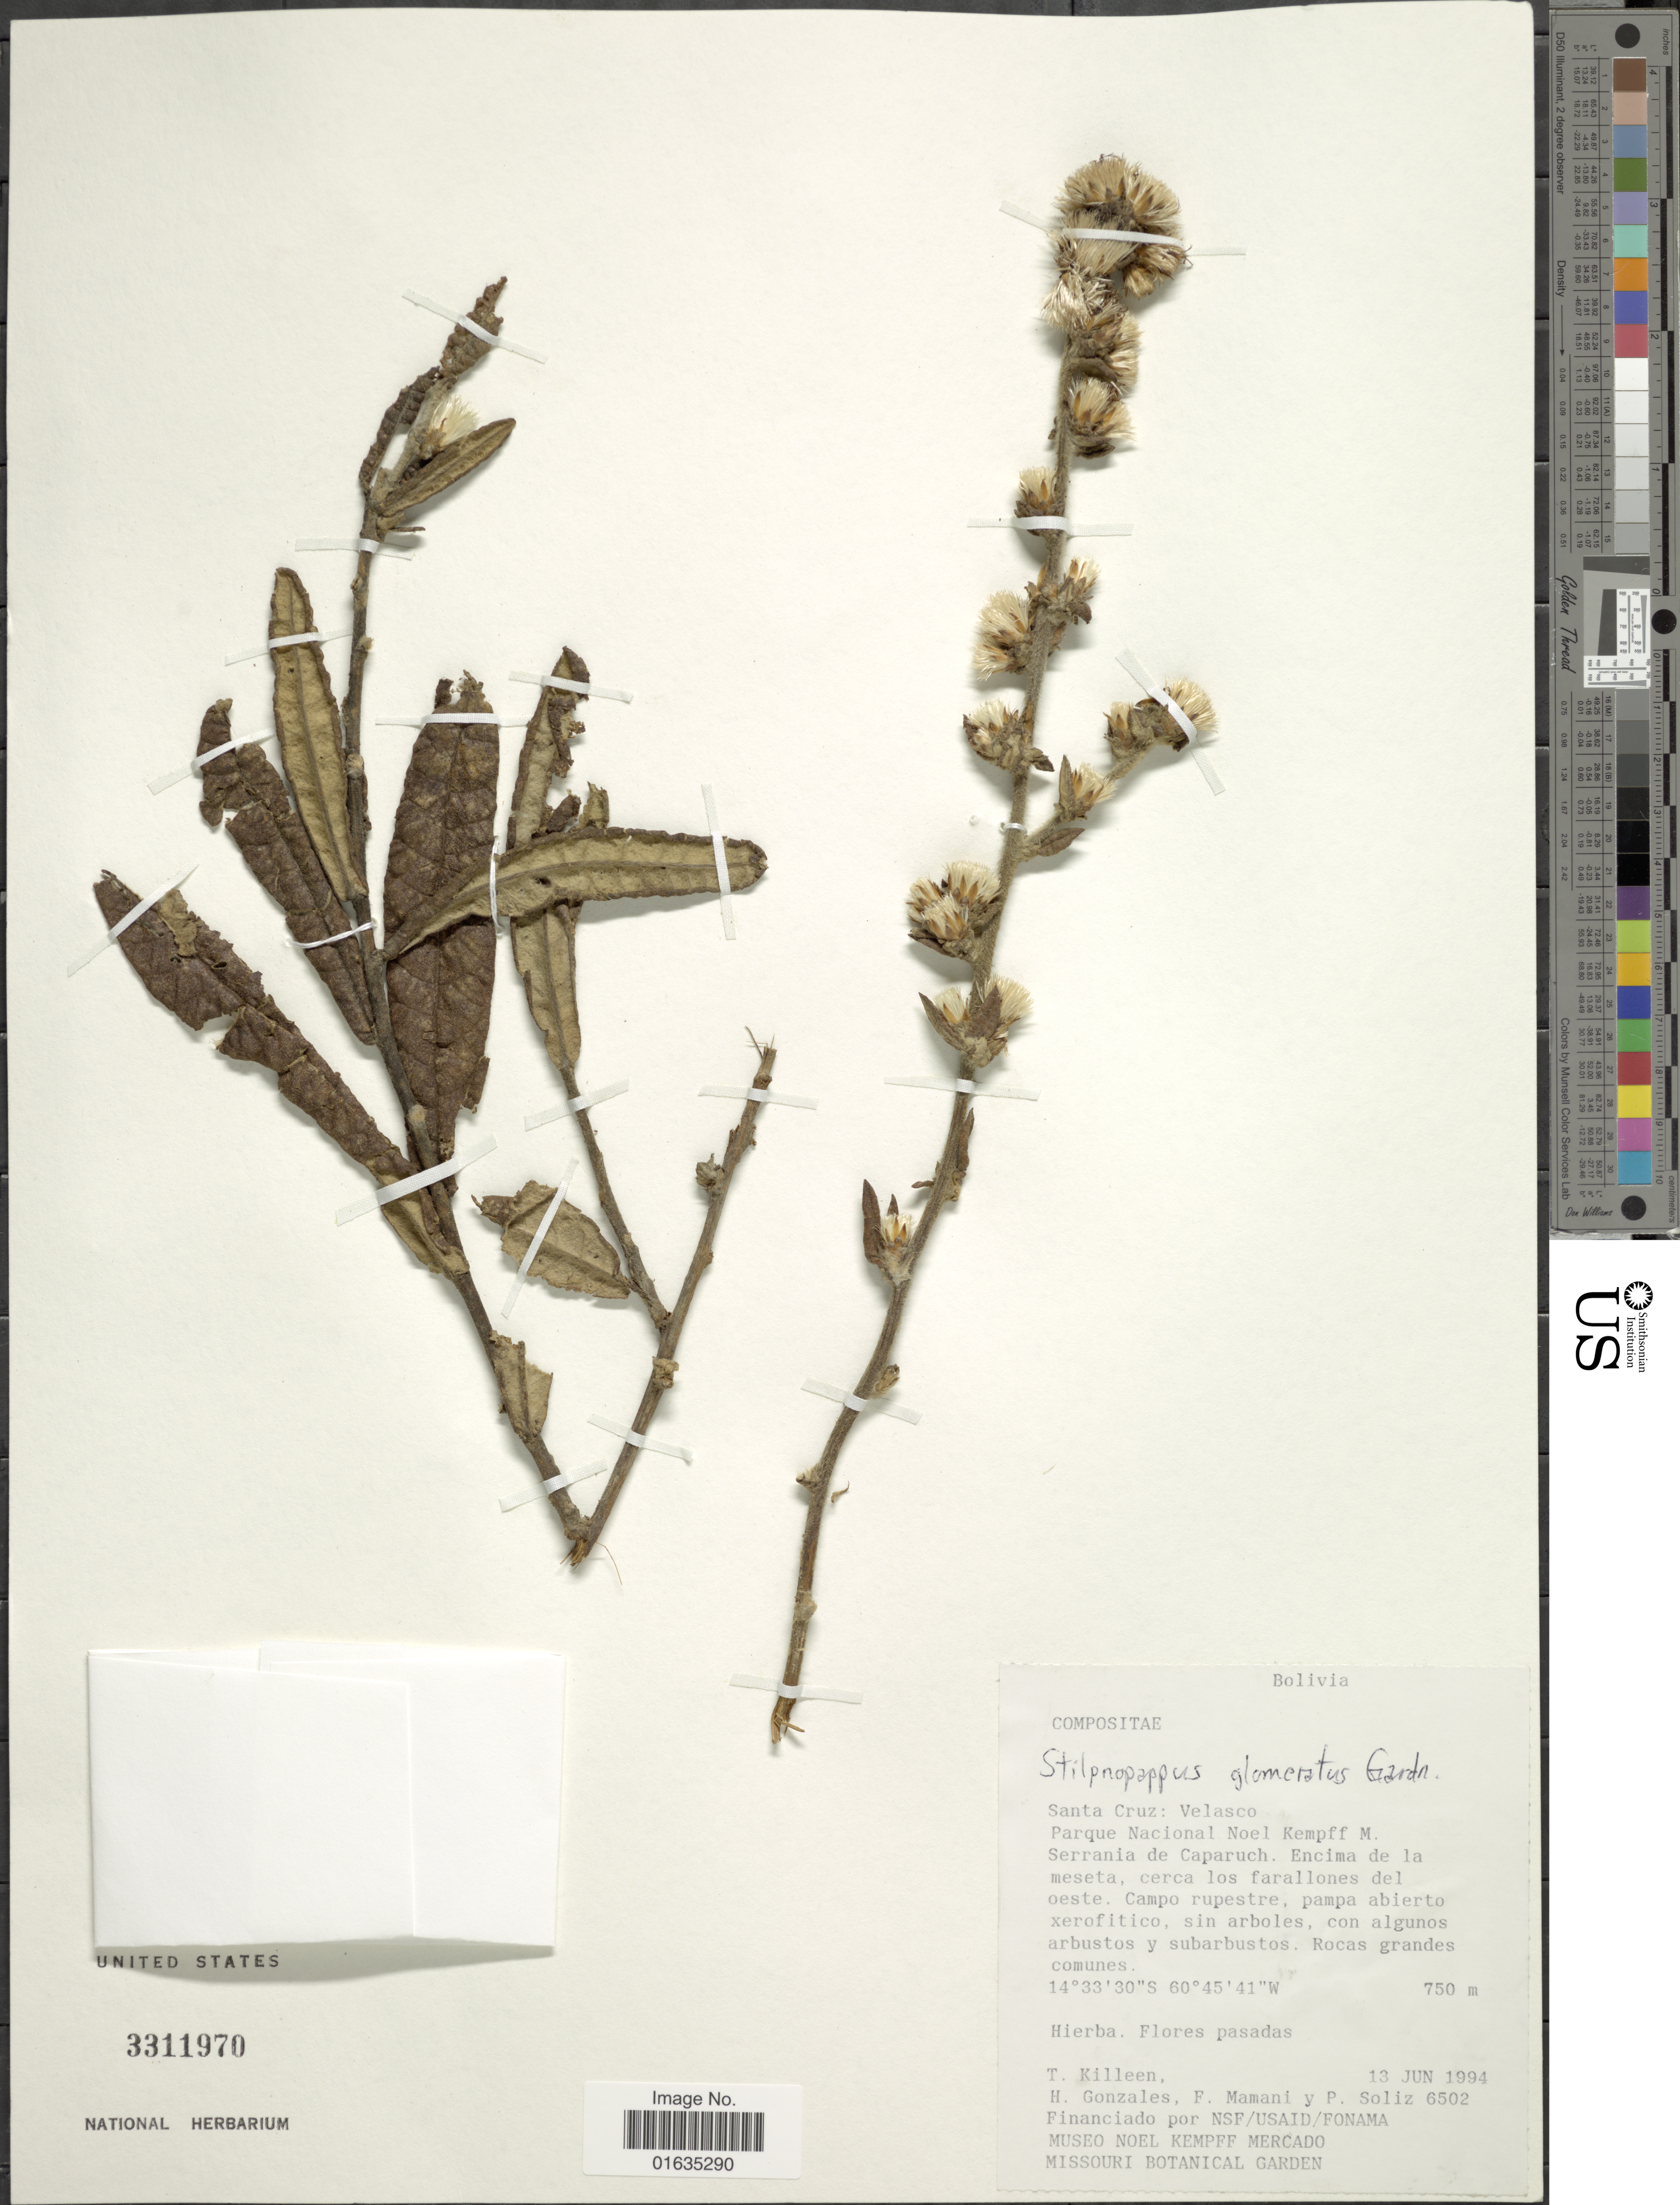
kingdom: Plantae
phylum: Tracheophyta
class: Magnoliopsida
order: Asterales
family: Asteraceae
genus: Stilpnopappus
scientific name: Stilpnopappus glomeratus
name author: Gardner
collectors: T. J. Killeen, H. Gonzales, F. Mamani & P. Soliz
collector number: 6502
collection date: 1994-06-13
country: Bolivia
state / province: Santa Cruz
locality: Velasco, Parque Nacional Noel Kempff M., Serrania de Caparuch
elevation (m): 750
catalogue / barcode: US 3311970